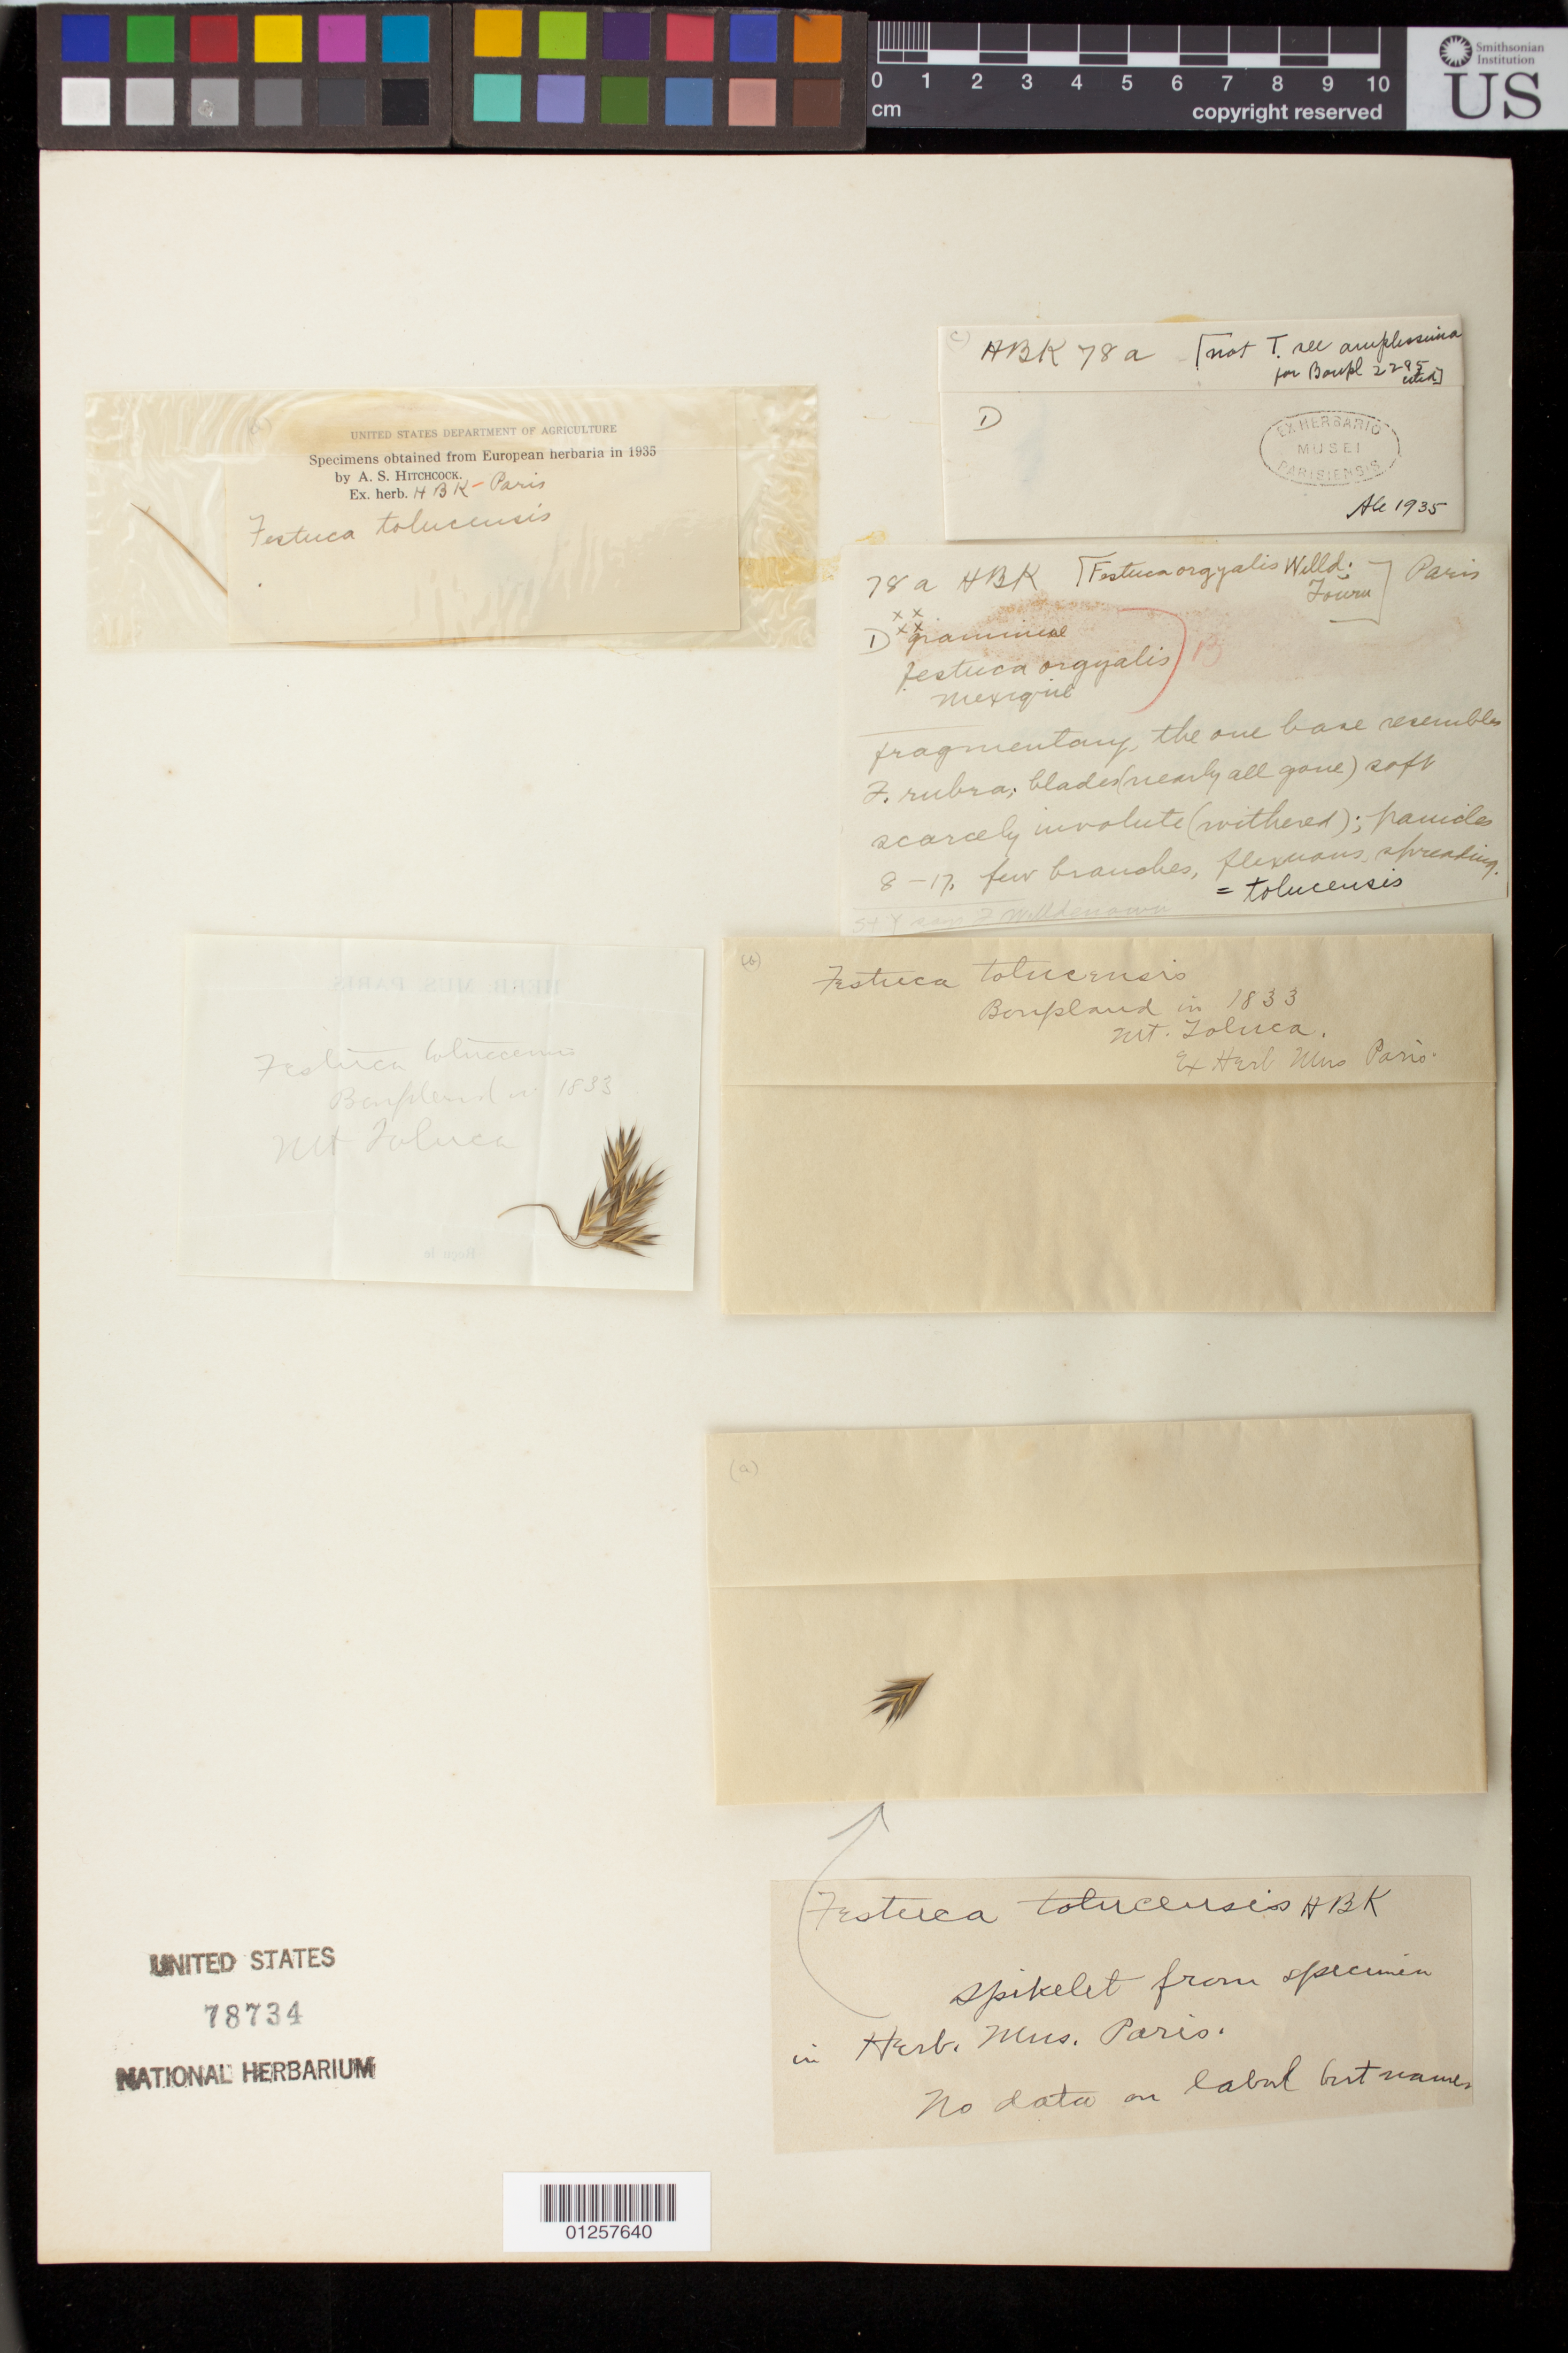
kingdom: Plantae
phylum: Tracheophyta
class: Liliopsida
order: Poales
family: Poaceae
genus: Festuca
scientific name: Festuca tolucensis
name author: Kunth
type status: Type Fragment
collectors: A. J. A. Bonpland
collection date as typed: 1833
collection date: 1833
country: Mexico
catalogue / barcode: US 78734